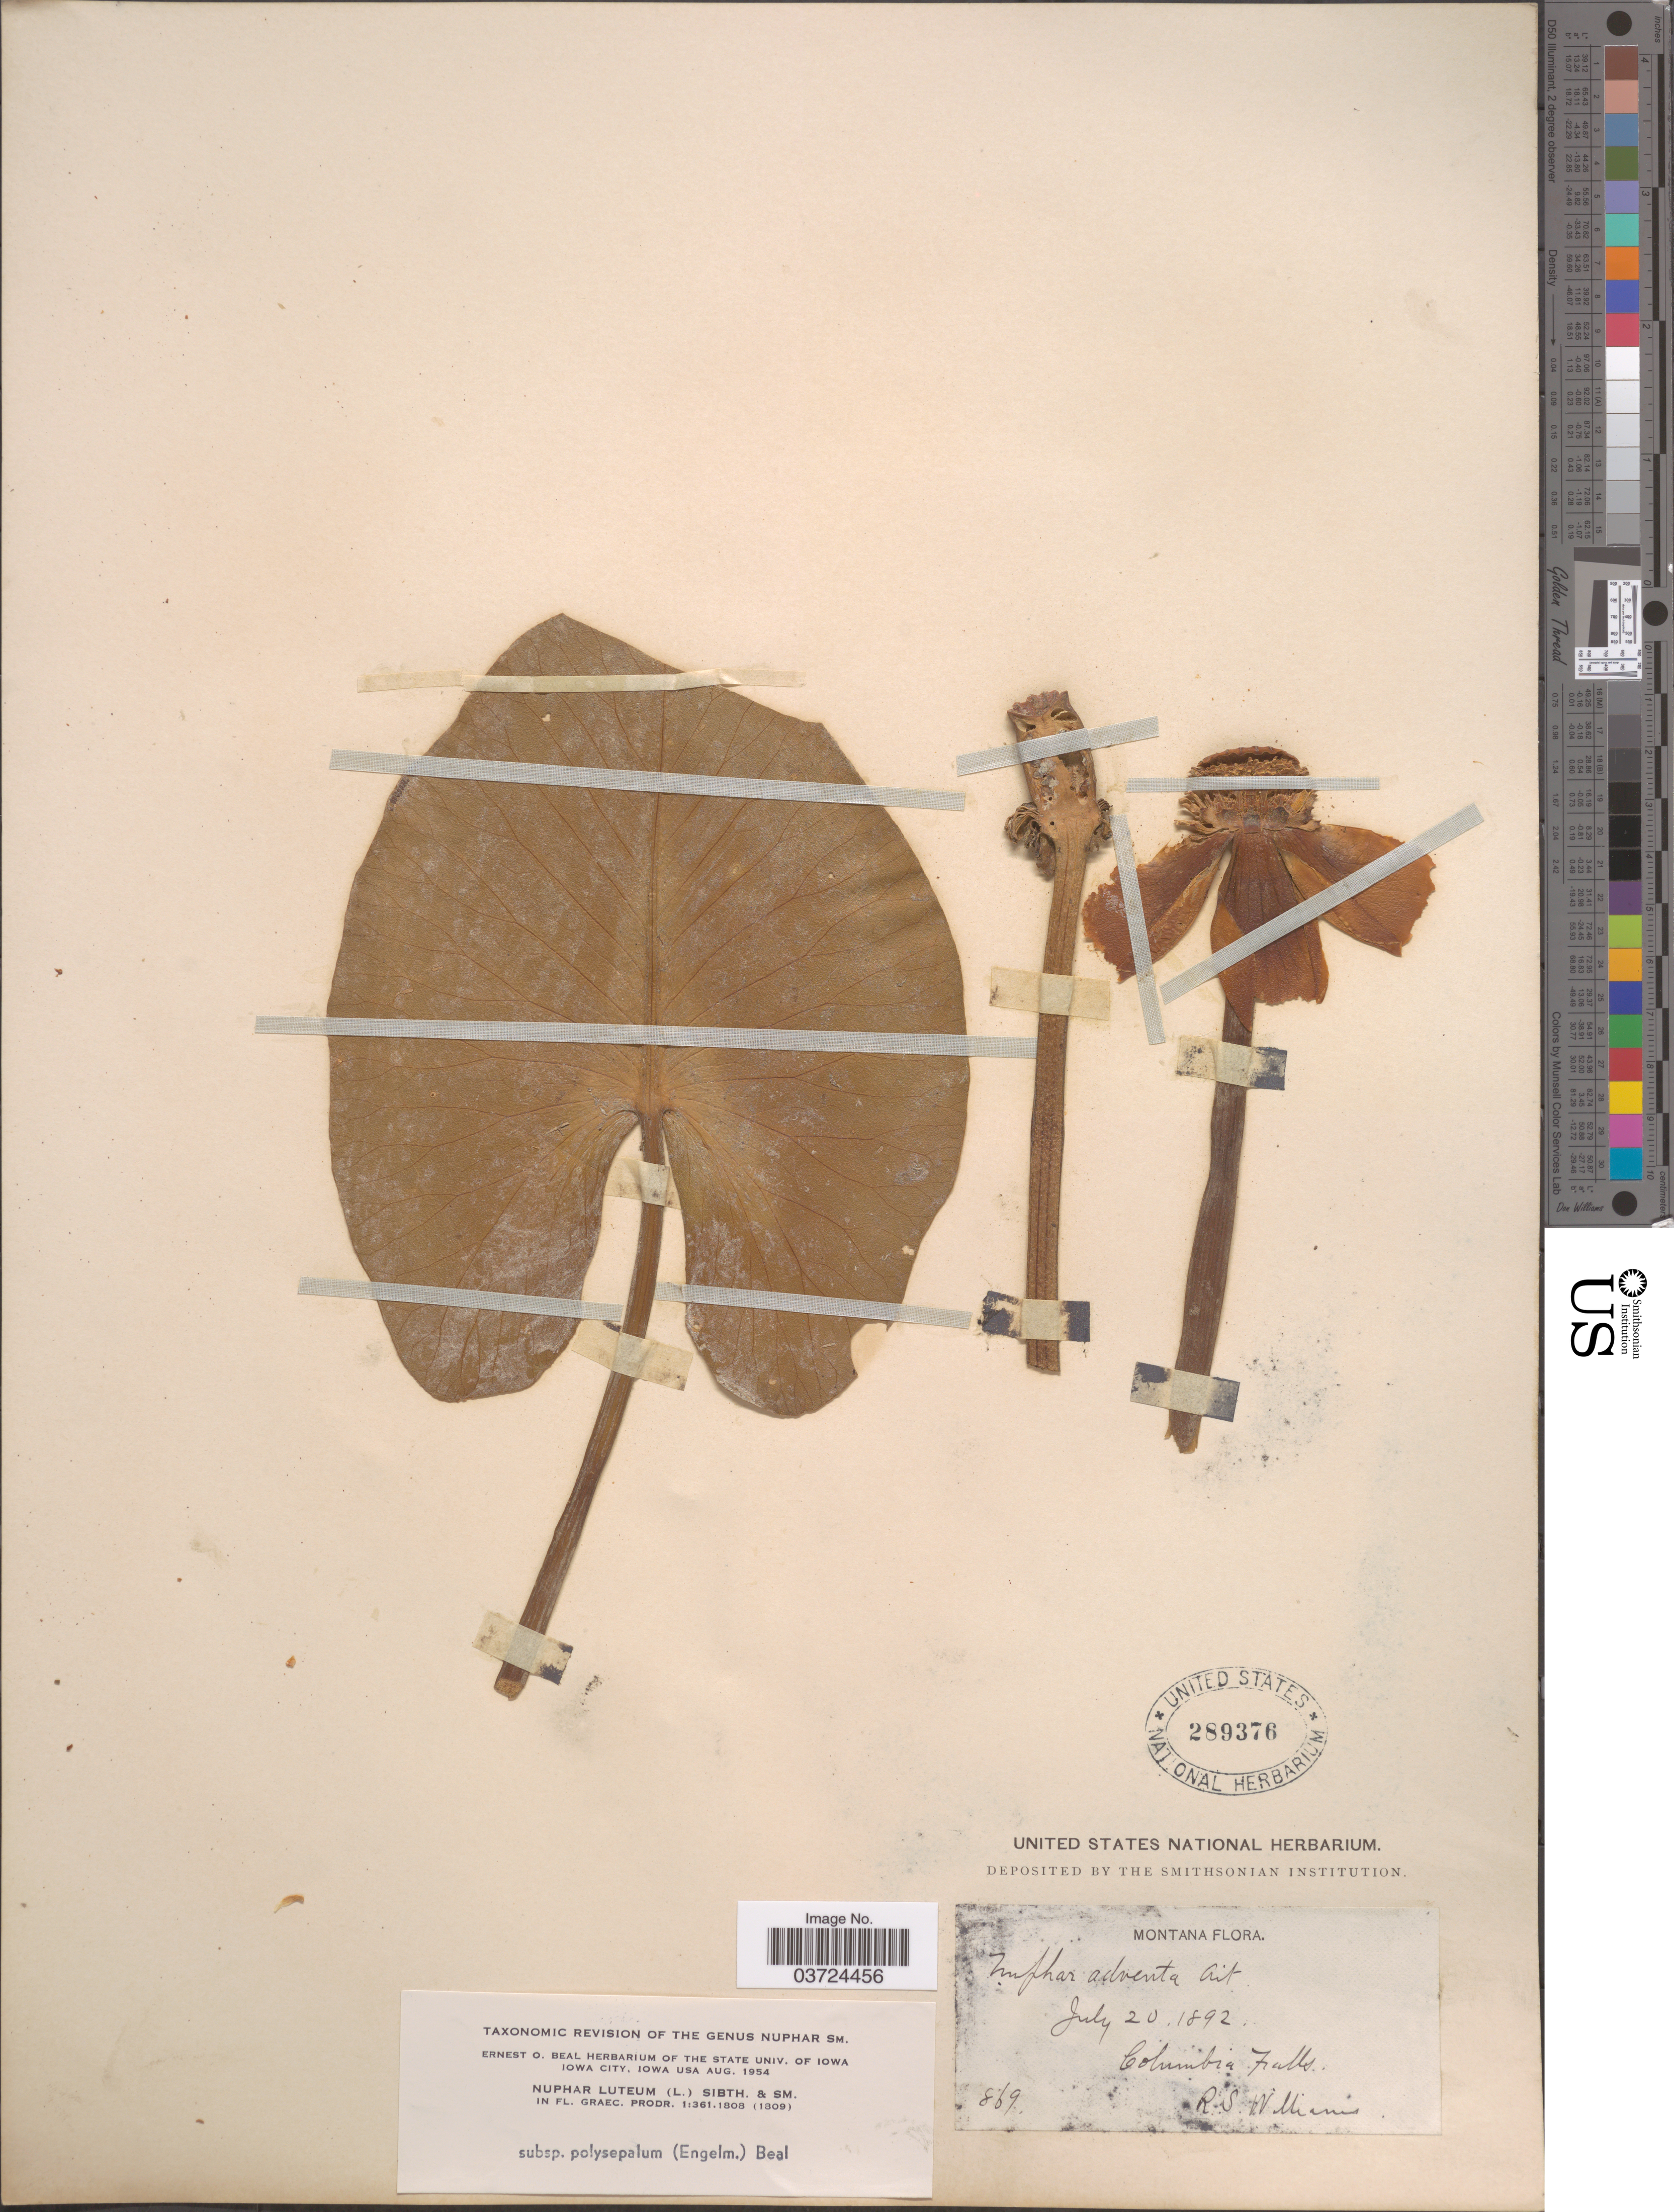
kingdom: Plantae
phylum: Tracheophyta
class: Magnoliopsida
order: Nymphaeales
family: Nymphaeaceae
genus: Nuphar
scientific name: Nuphar polysepala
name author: Englem.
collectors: R. S. Williams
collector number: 869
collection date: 1892-07-20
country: United States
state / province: Montana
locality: Columbia Falls.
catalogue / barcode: US 289376